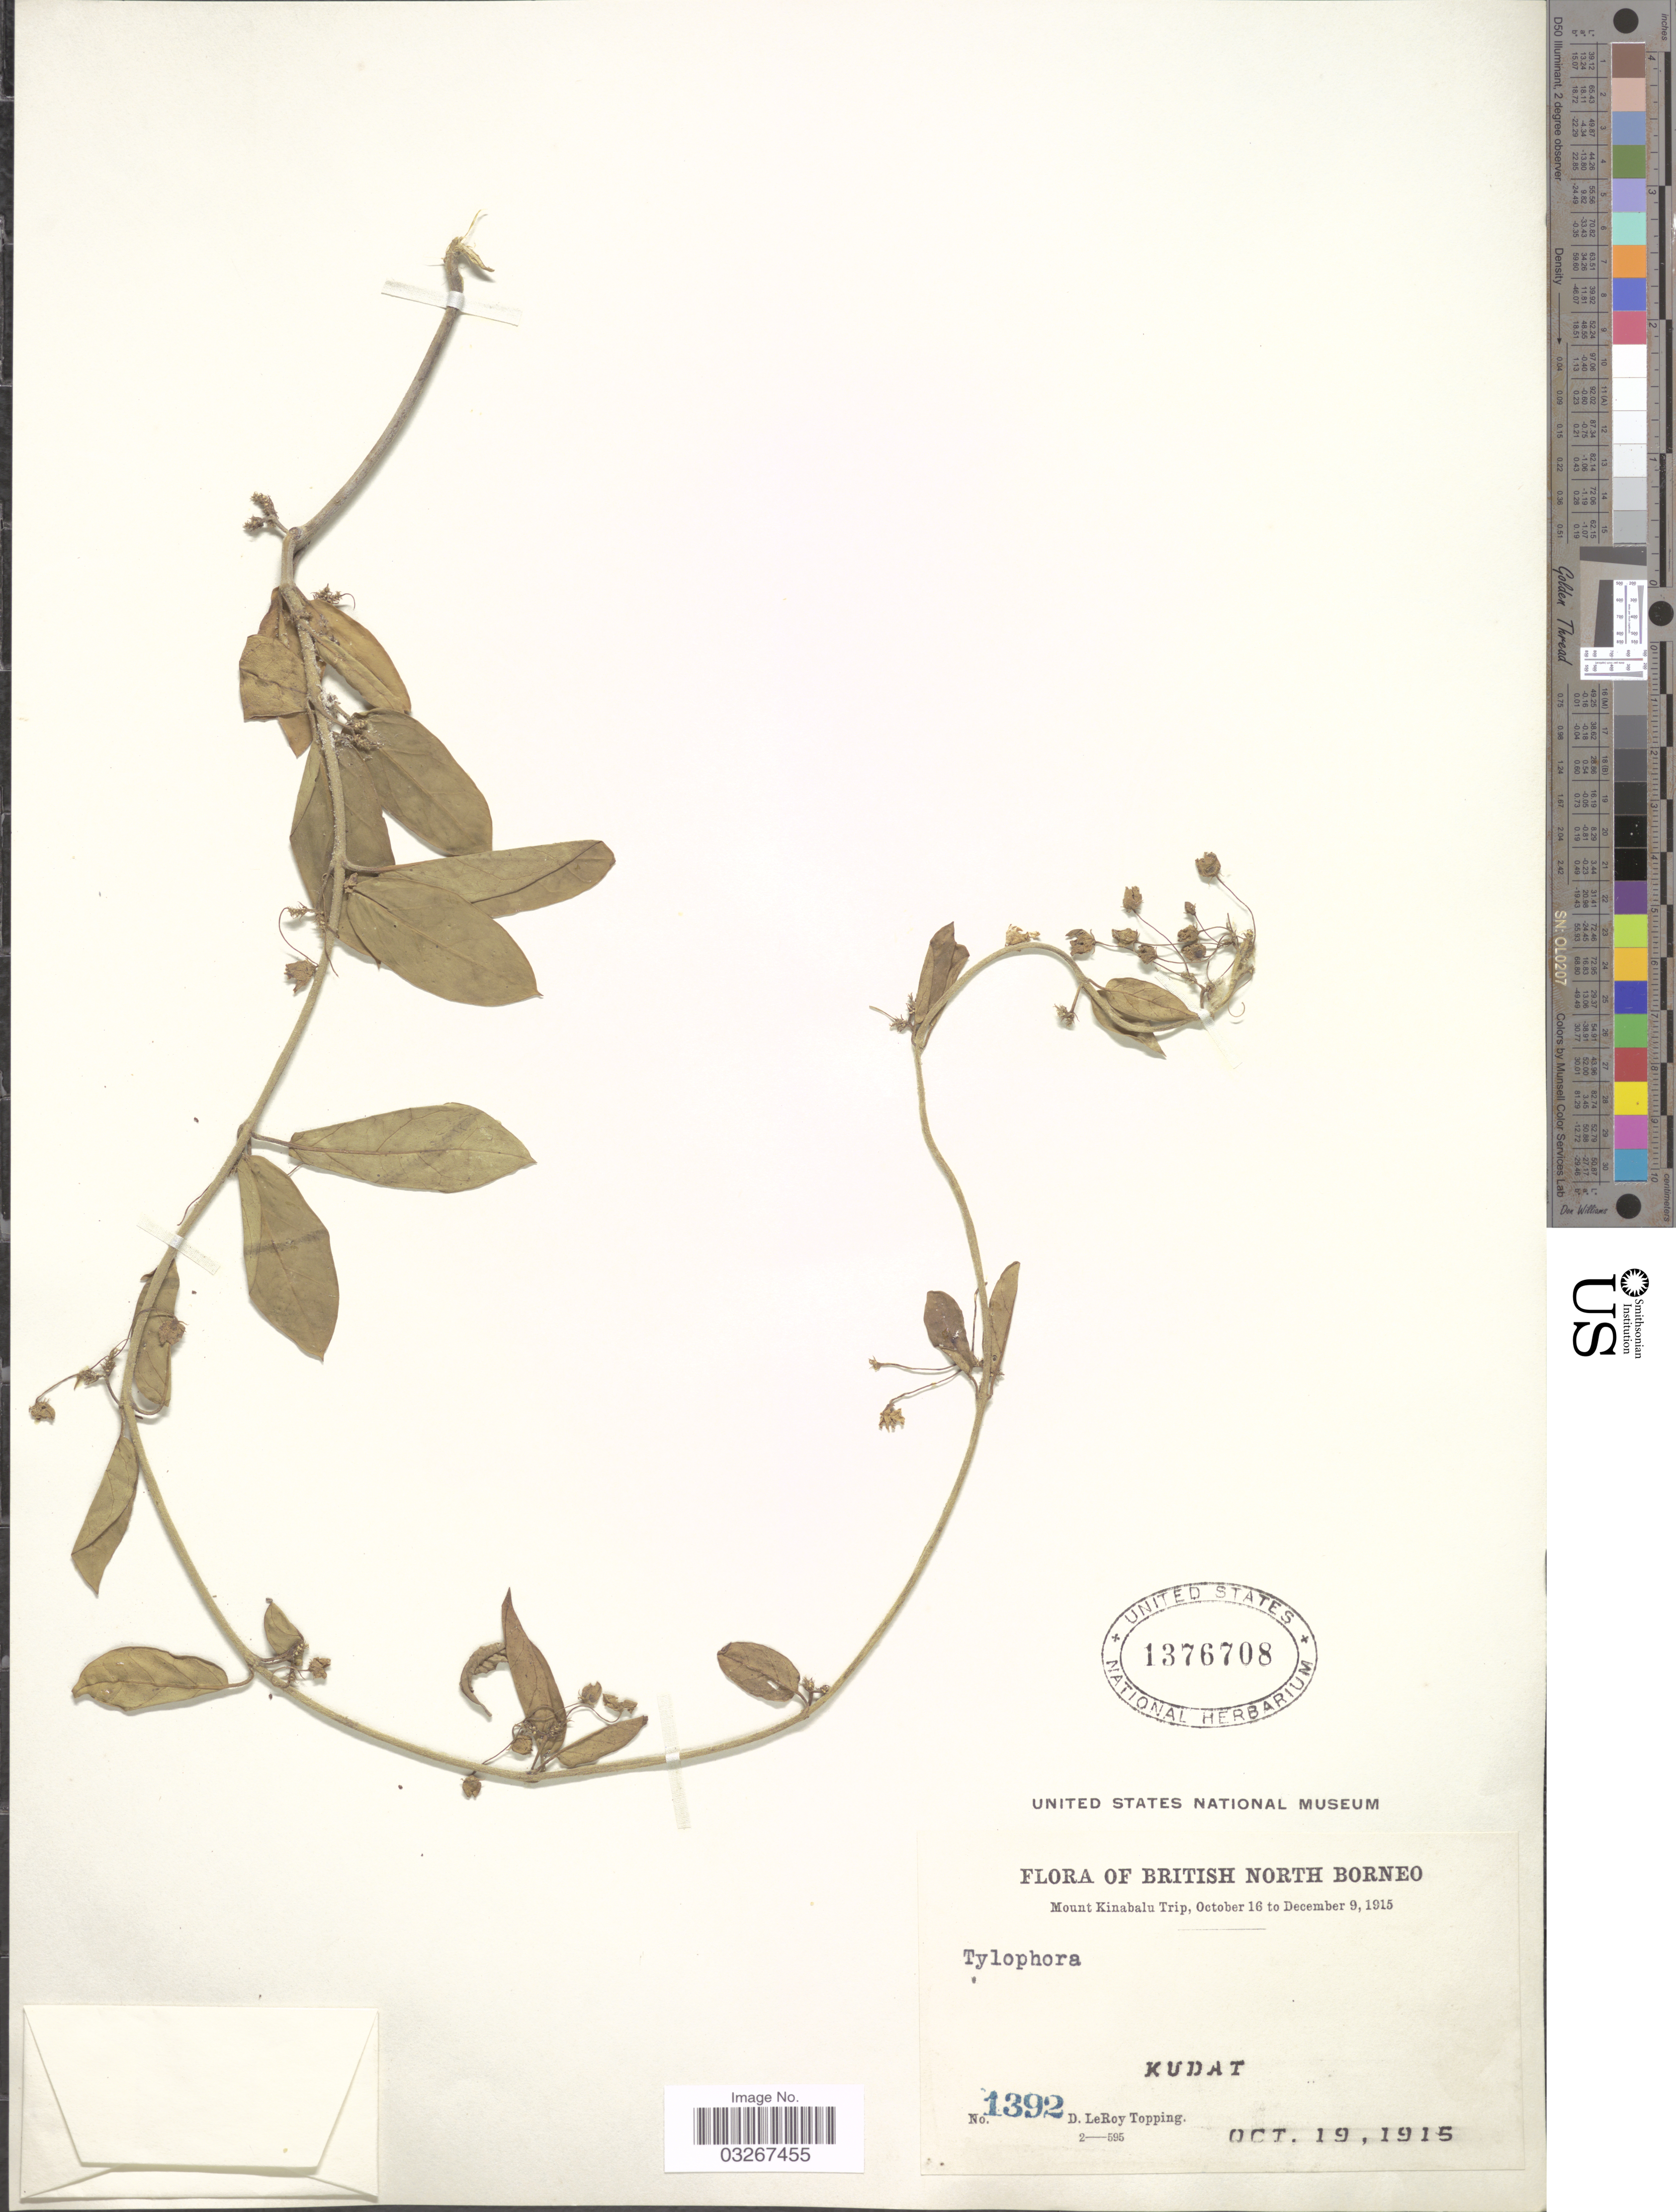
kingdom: Plantae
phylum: Tracheophyta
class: Magnoliopsida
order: Gentianales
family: Apocynaceae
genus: Tylophora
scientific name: Tylophora sp.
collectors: D. L. Topping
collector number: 1392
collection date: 1915-10-19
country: Malaysia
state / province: Sabah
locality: British North Borneo. Mount Kinabalu Trip. Kudat.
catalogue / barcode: US 1376708